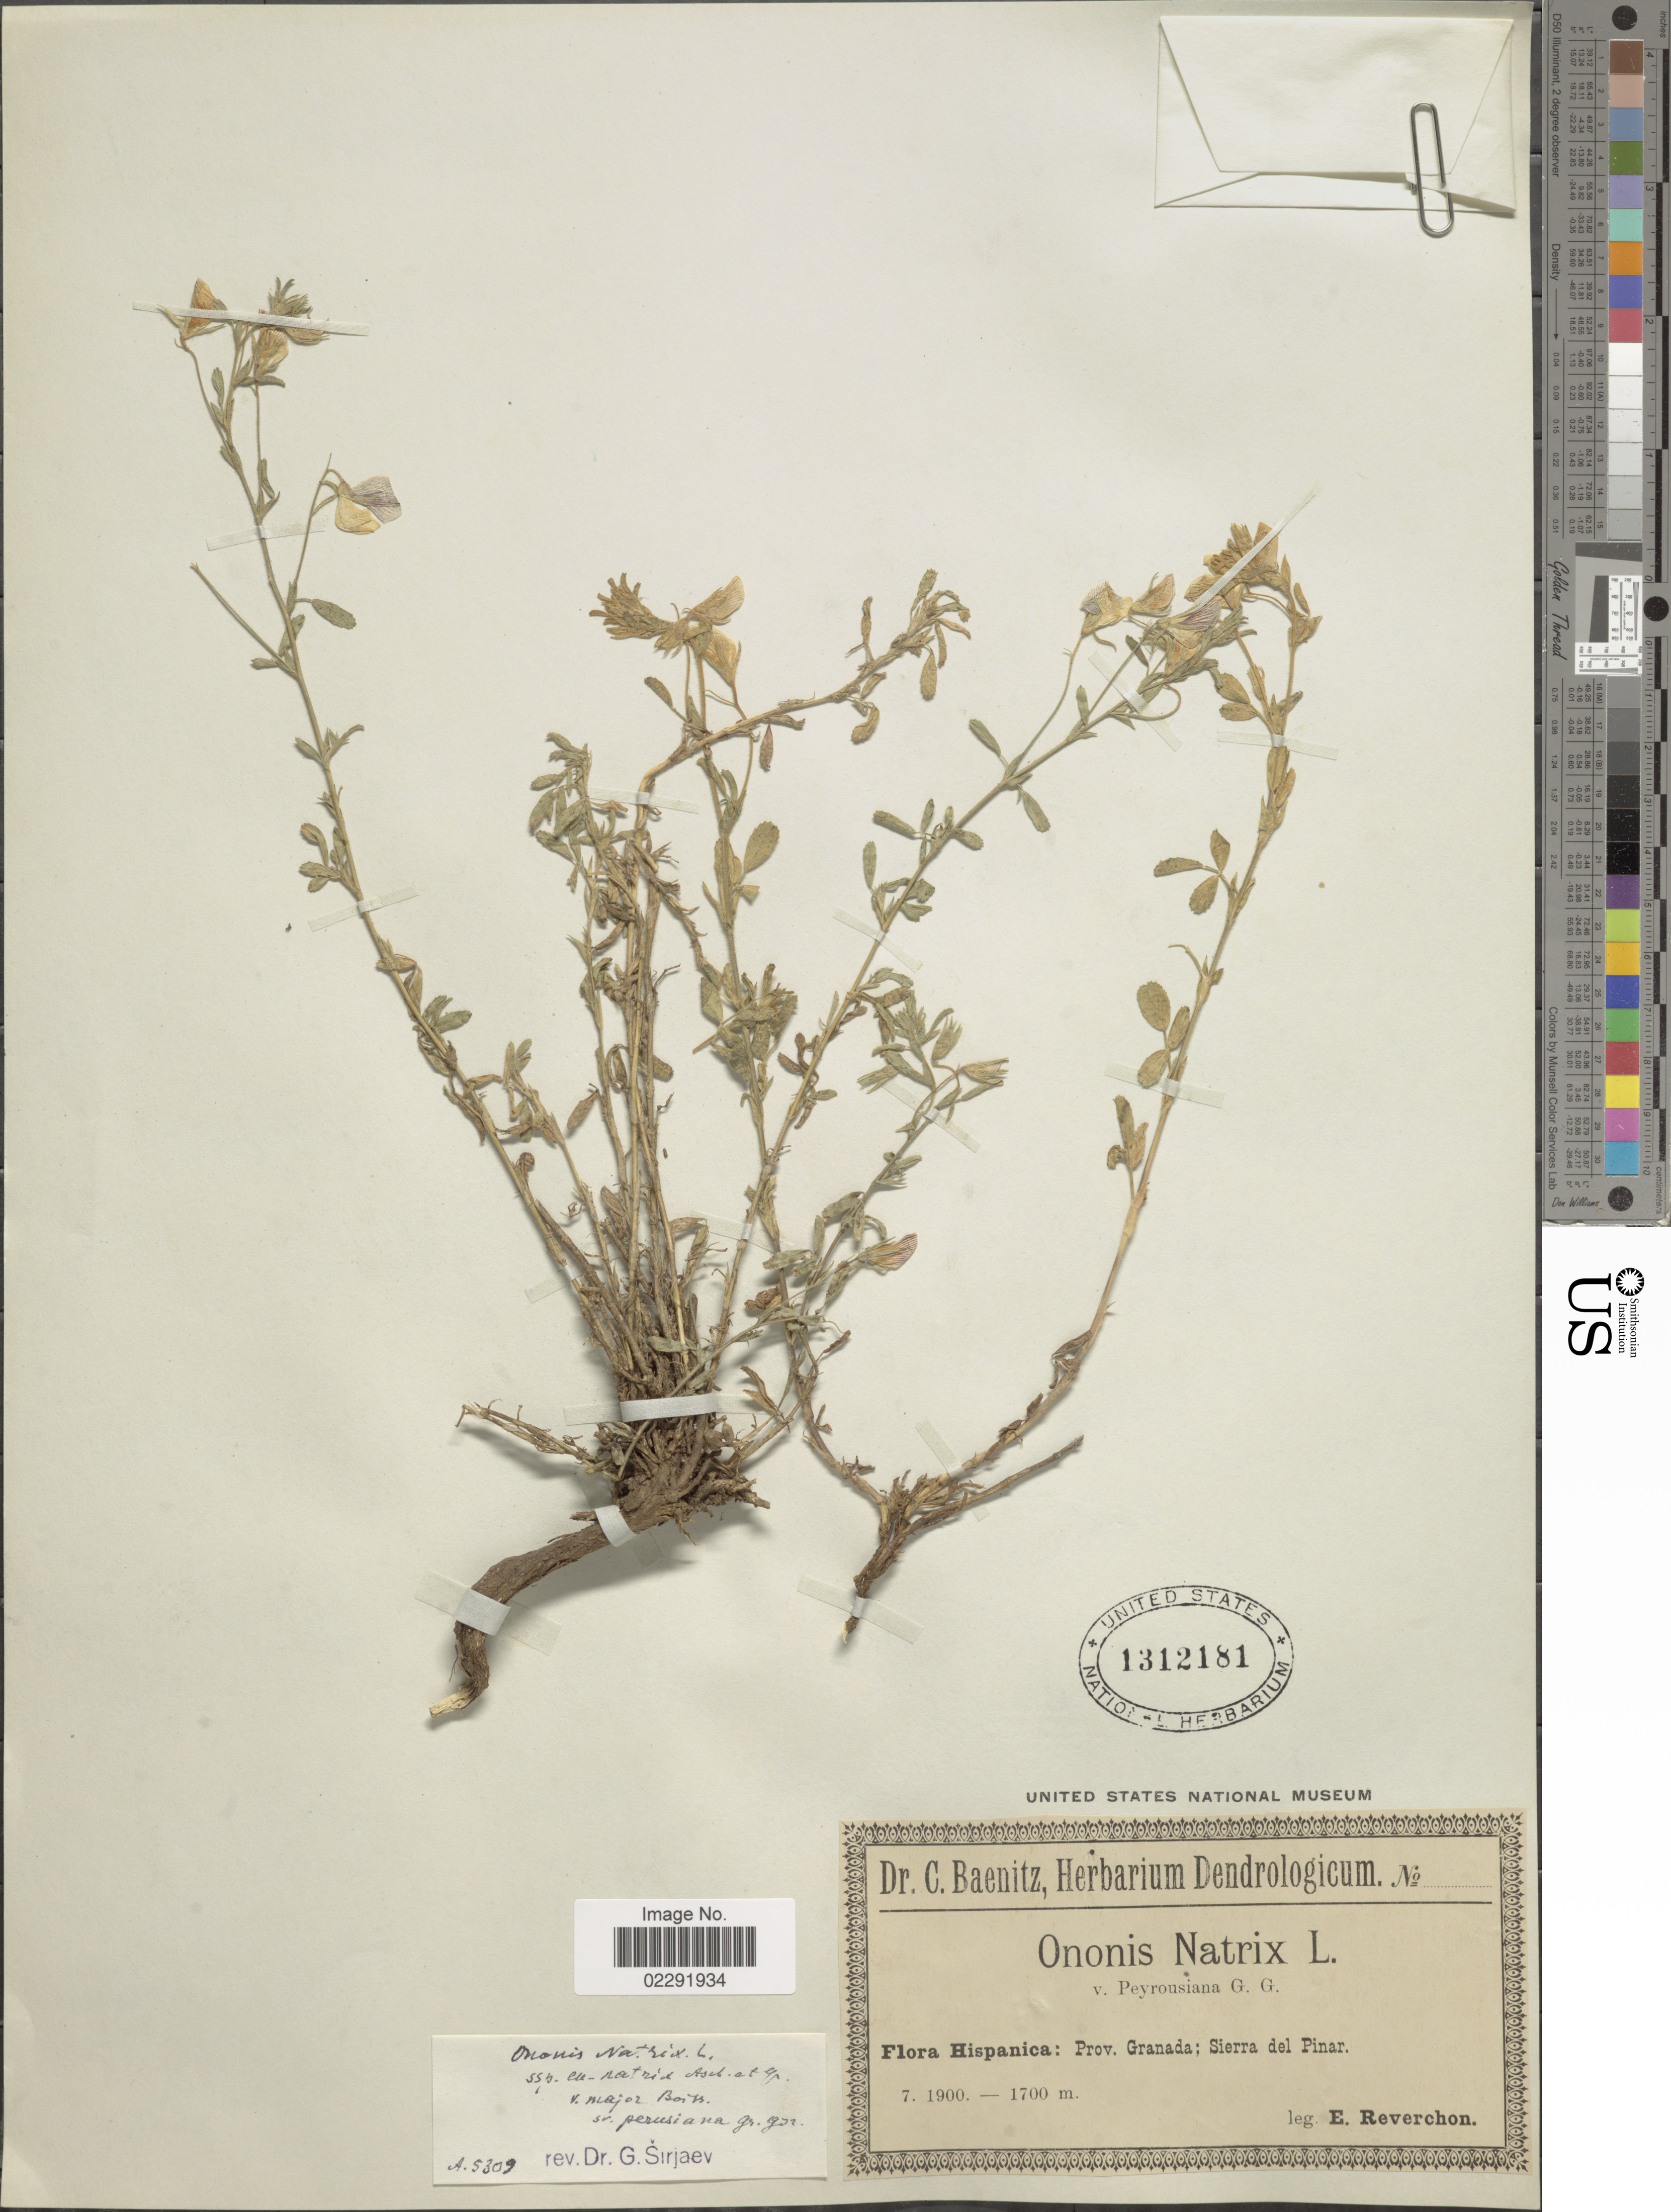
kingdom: Plantae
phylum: Tracheophyta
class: Magnoliopsida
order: Fabales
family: Fabaceae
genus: Ononis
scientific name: Ononis natrix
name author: L.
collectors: E. Reverchon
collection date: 1900-07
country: Spain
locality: Hispanica: Prov. Granada; Sierra del Pinar.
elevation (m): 1700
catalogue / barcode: US 1312181